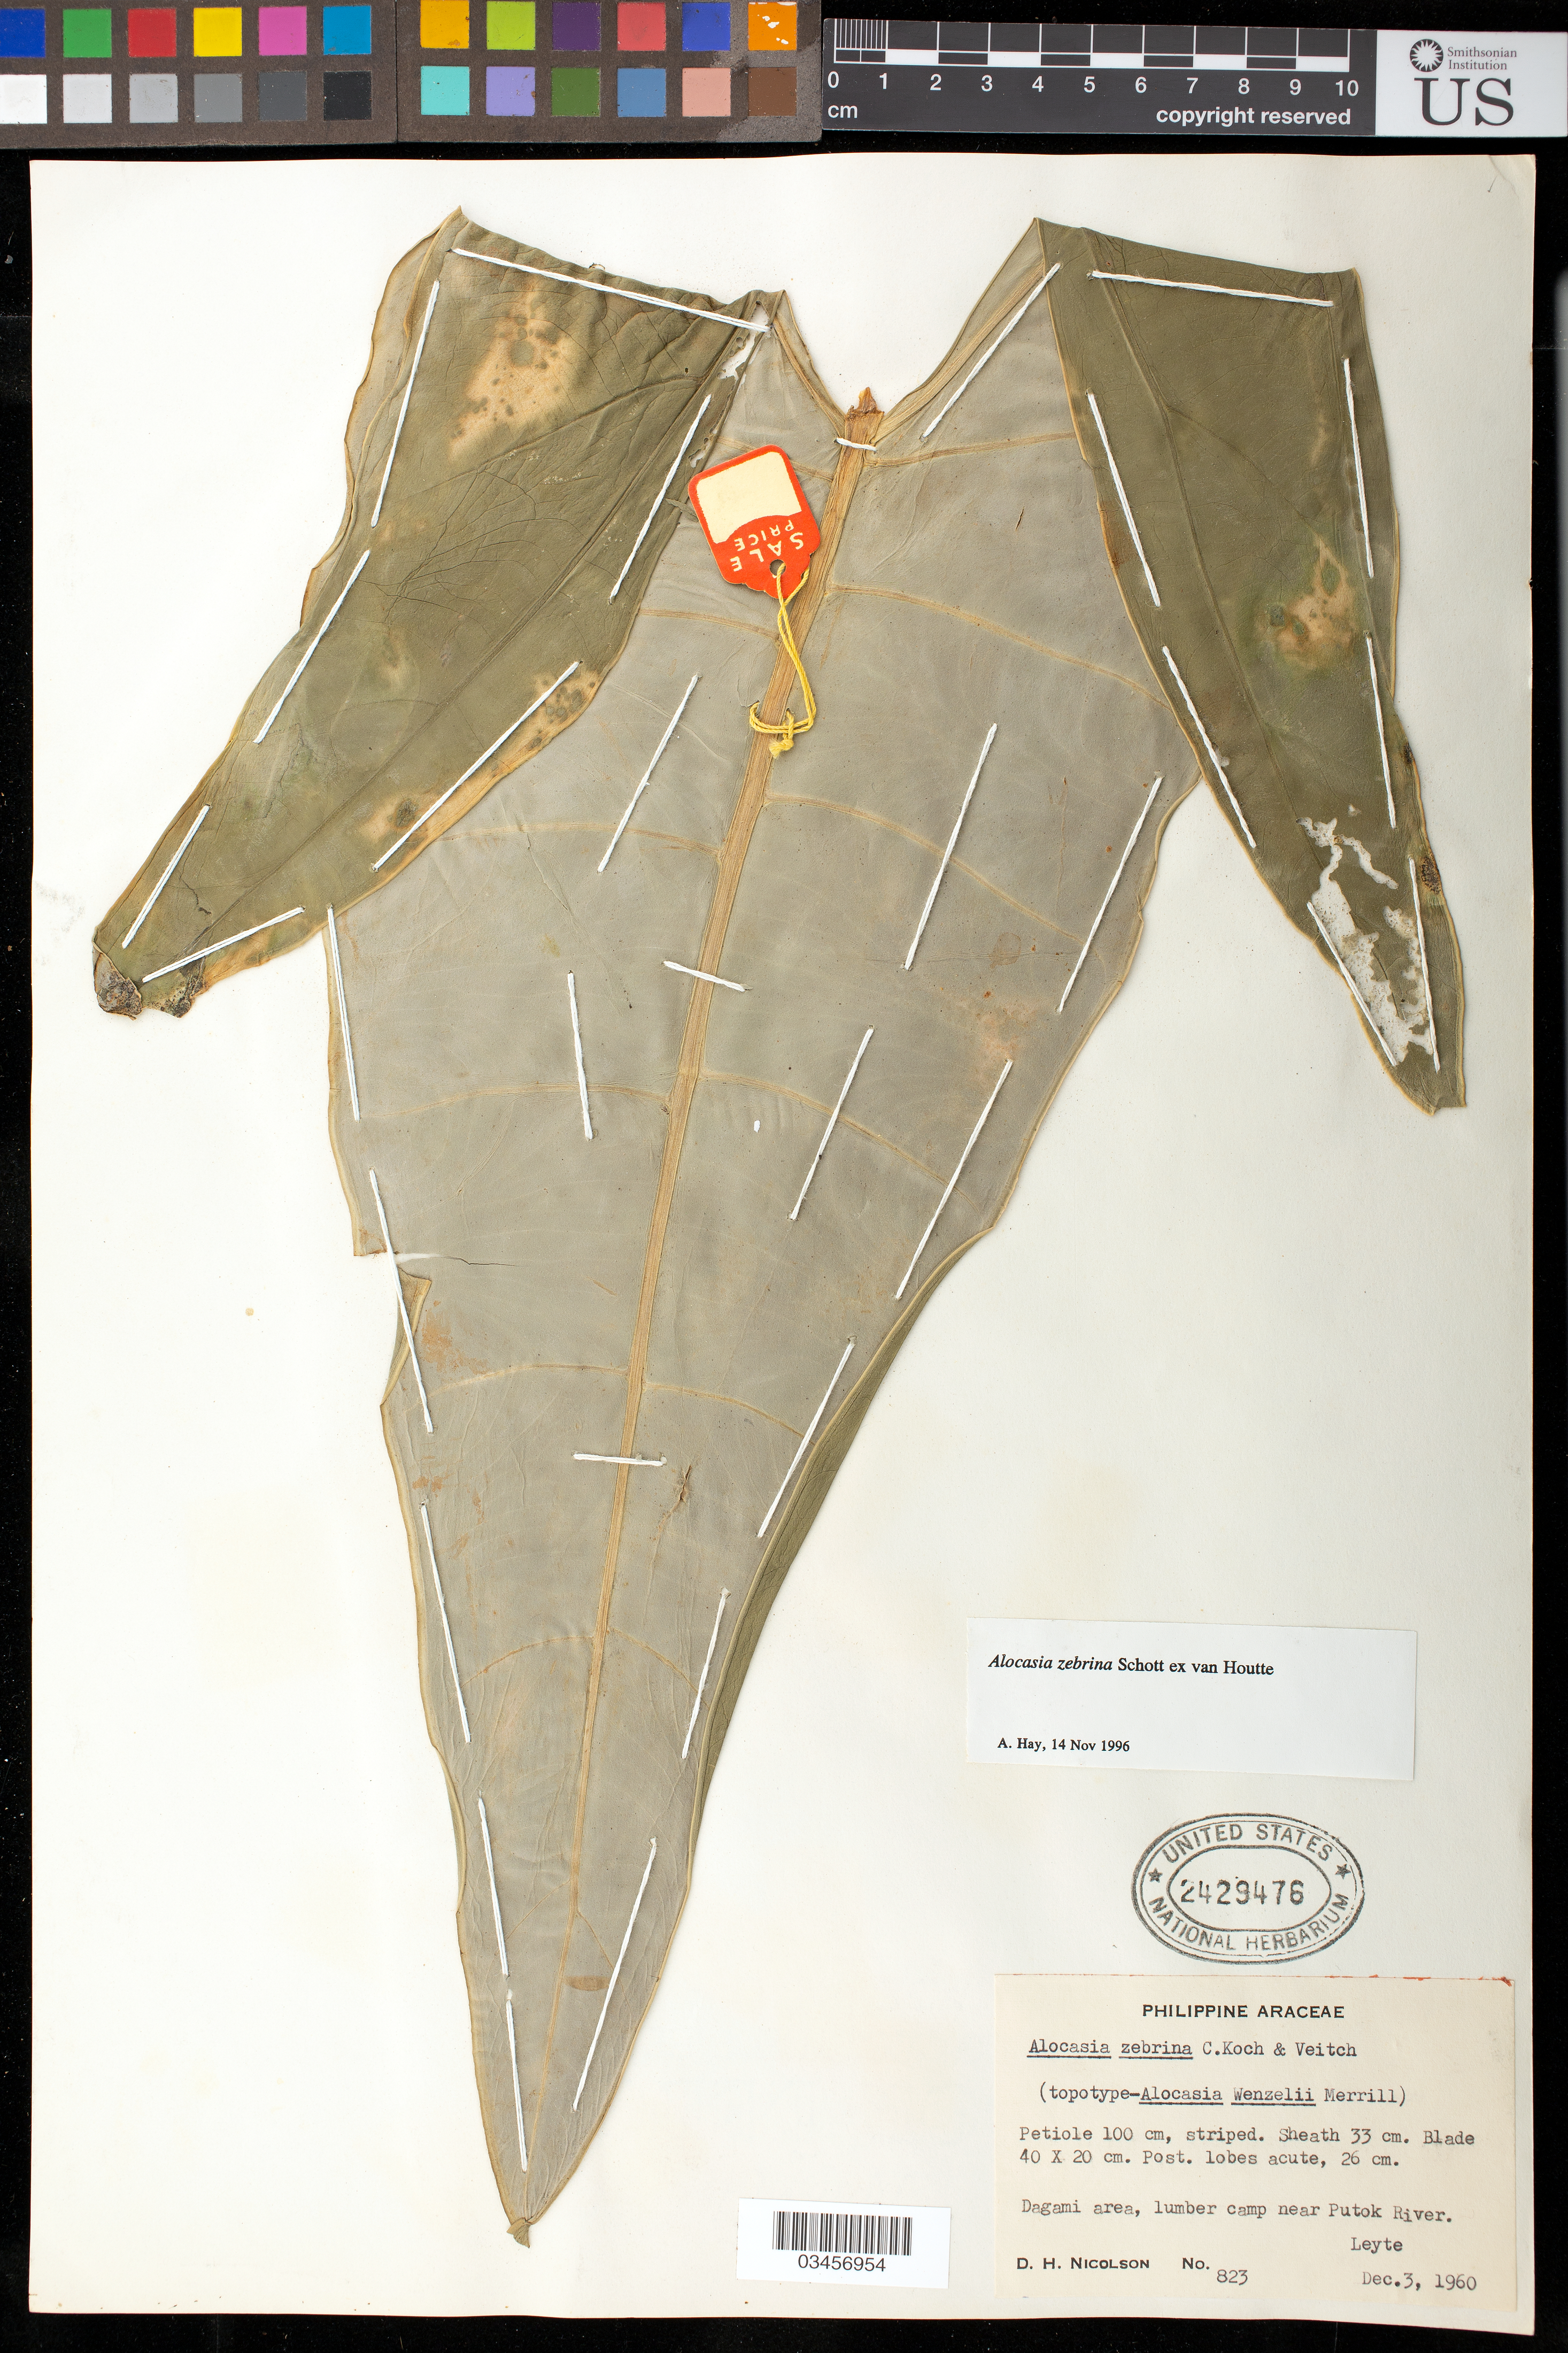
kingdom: Plantae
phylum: Tracheophyta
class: Liliopsida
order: Alismatales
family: Araceae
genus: Alocasia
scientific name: Alocasia zebrina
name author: Schott ex Van Houtte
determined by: Hay, A.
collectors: D. H. Nicolson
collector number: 823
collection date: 1960-12-03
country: Philippines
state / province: Eastern Visayas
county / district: Leyte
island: Leyte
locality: Dagami area, lumber camp near Putok River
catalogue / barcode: US 2429476